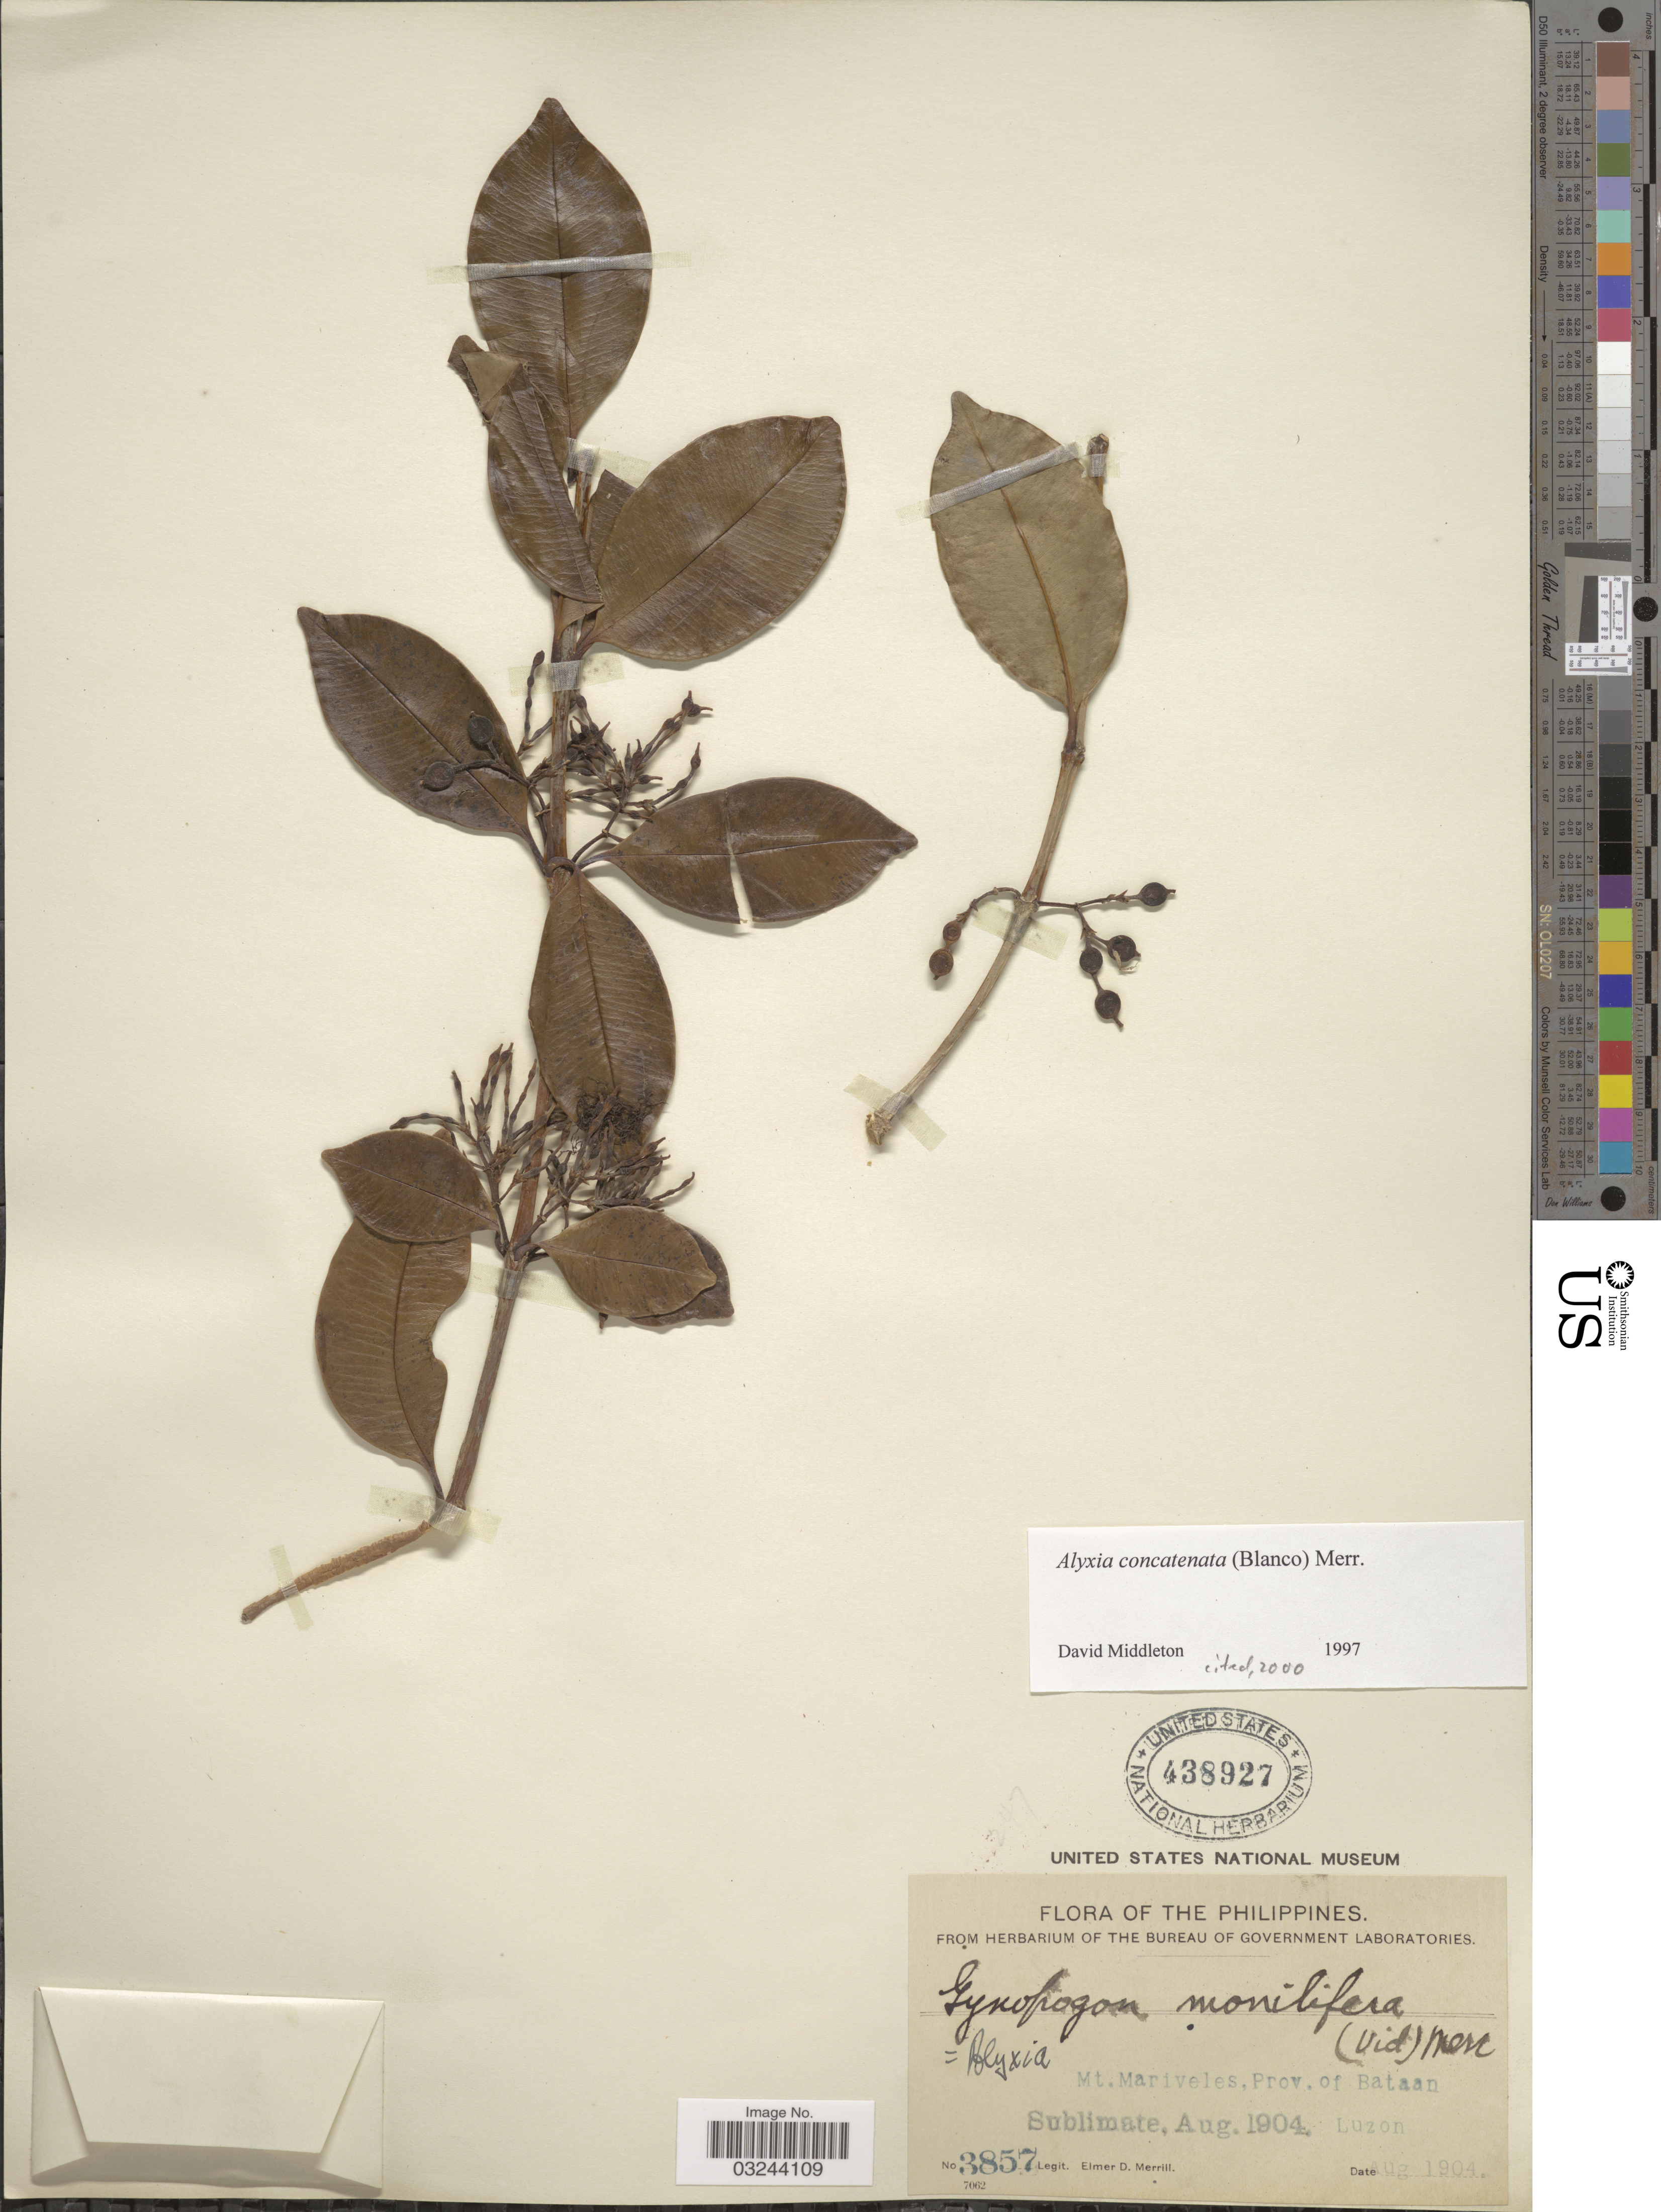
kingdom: Plantae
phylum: Tracheophyta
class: Magnoliopsida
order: Gentianales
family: Apocynaceae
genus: Alyxia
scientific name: Alyxia concatenata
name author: (Blanco) Merr.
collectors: E. D. Merrill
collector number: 3857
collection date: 1904-08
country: Philippines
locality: Mt. Mariveles, Prov. of Bataan.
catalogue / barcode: US 438927